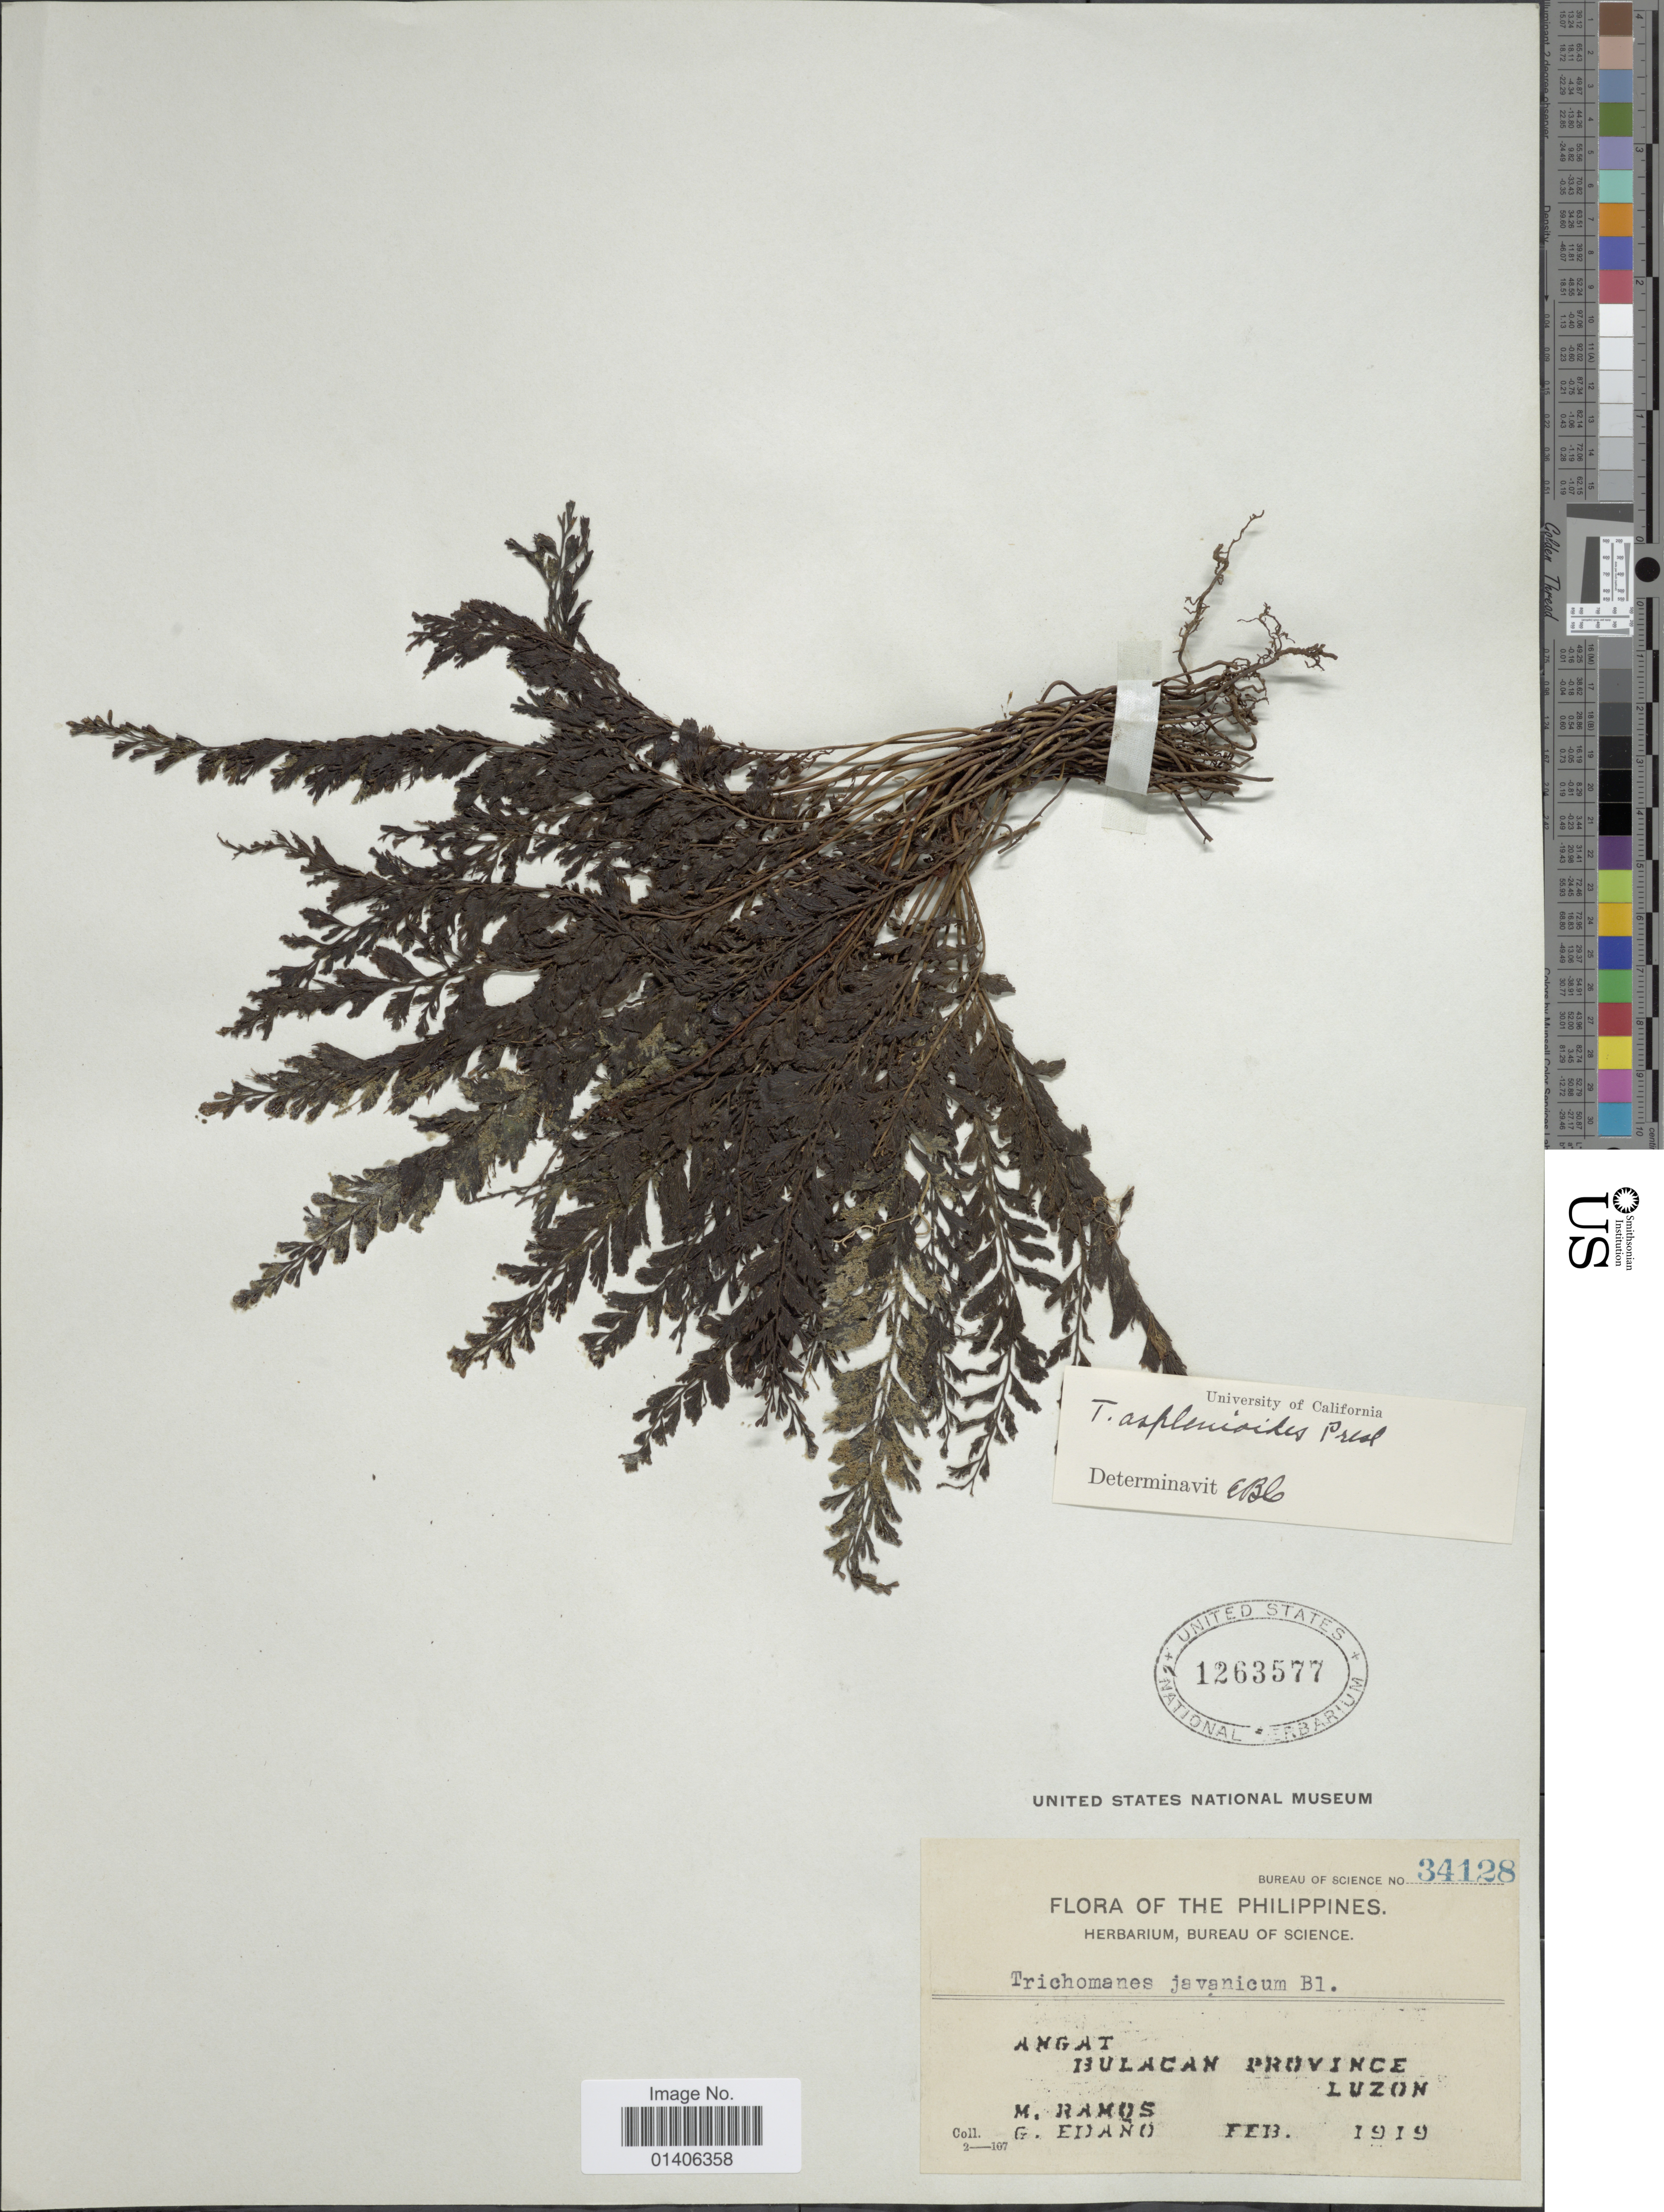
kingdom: Plantae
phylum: Tracheophyta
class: Polypodiopsida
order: Hymenophyllales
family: Hymenophyllaceae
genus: Cephalomanes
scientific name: Cephalomanes javanicum var. asplenoides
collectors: M. Ramos & G. Edaño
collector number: Bureau of Science 34128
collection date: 1919-02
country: Philippines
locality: Angat, Bulacab Province Luzon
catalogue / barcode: US 1263577